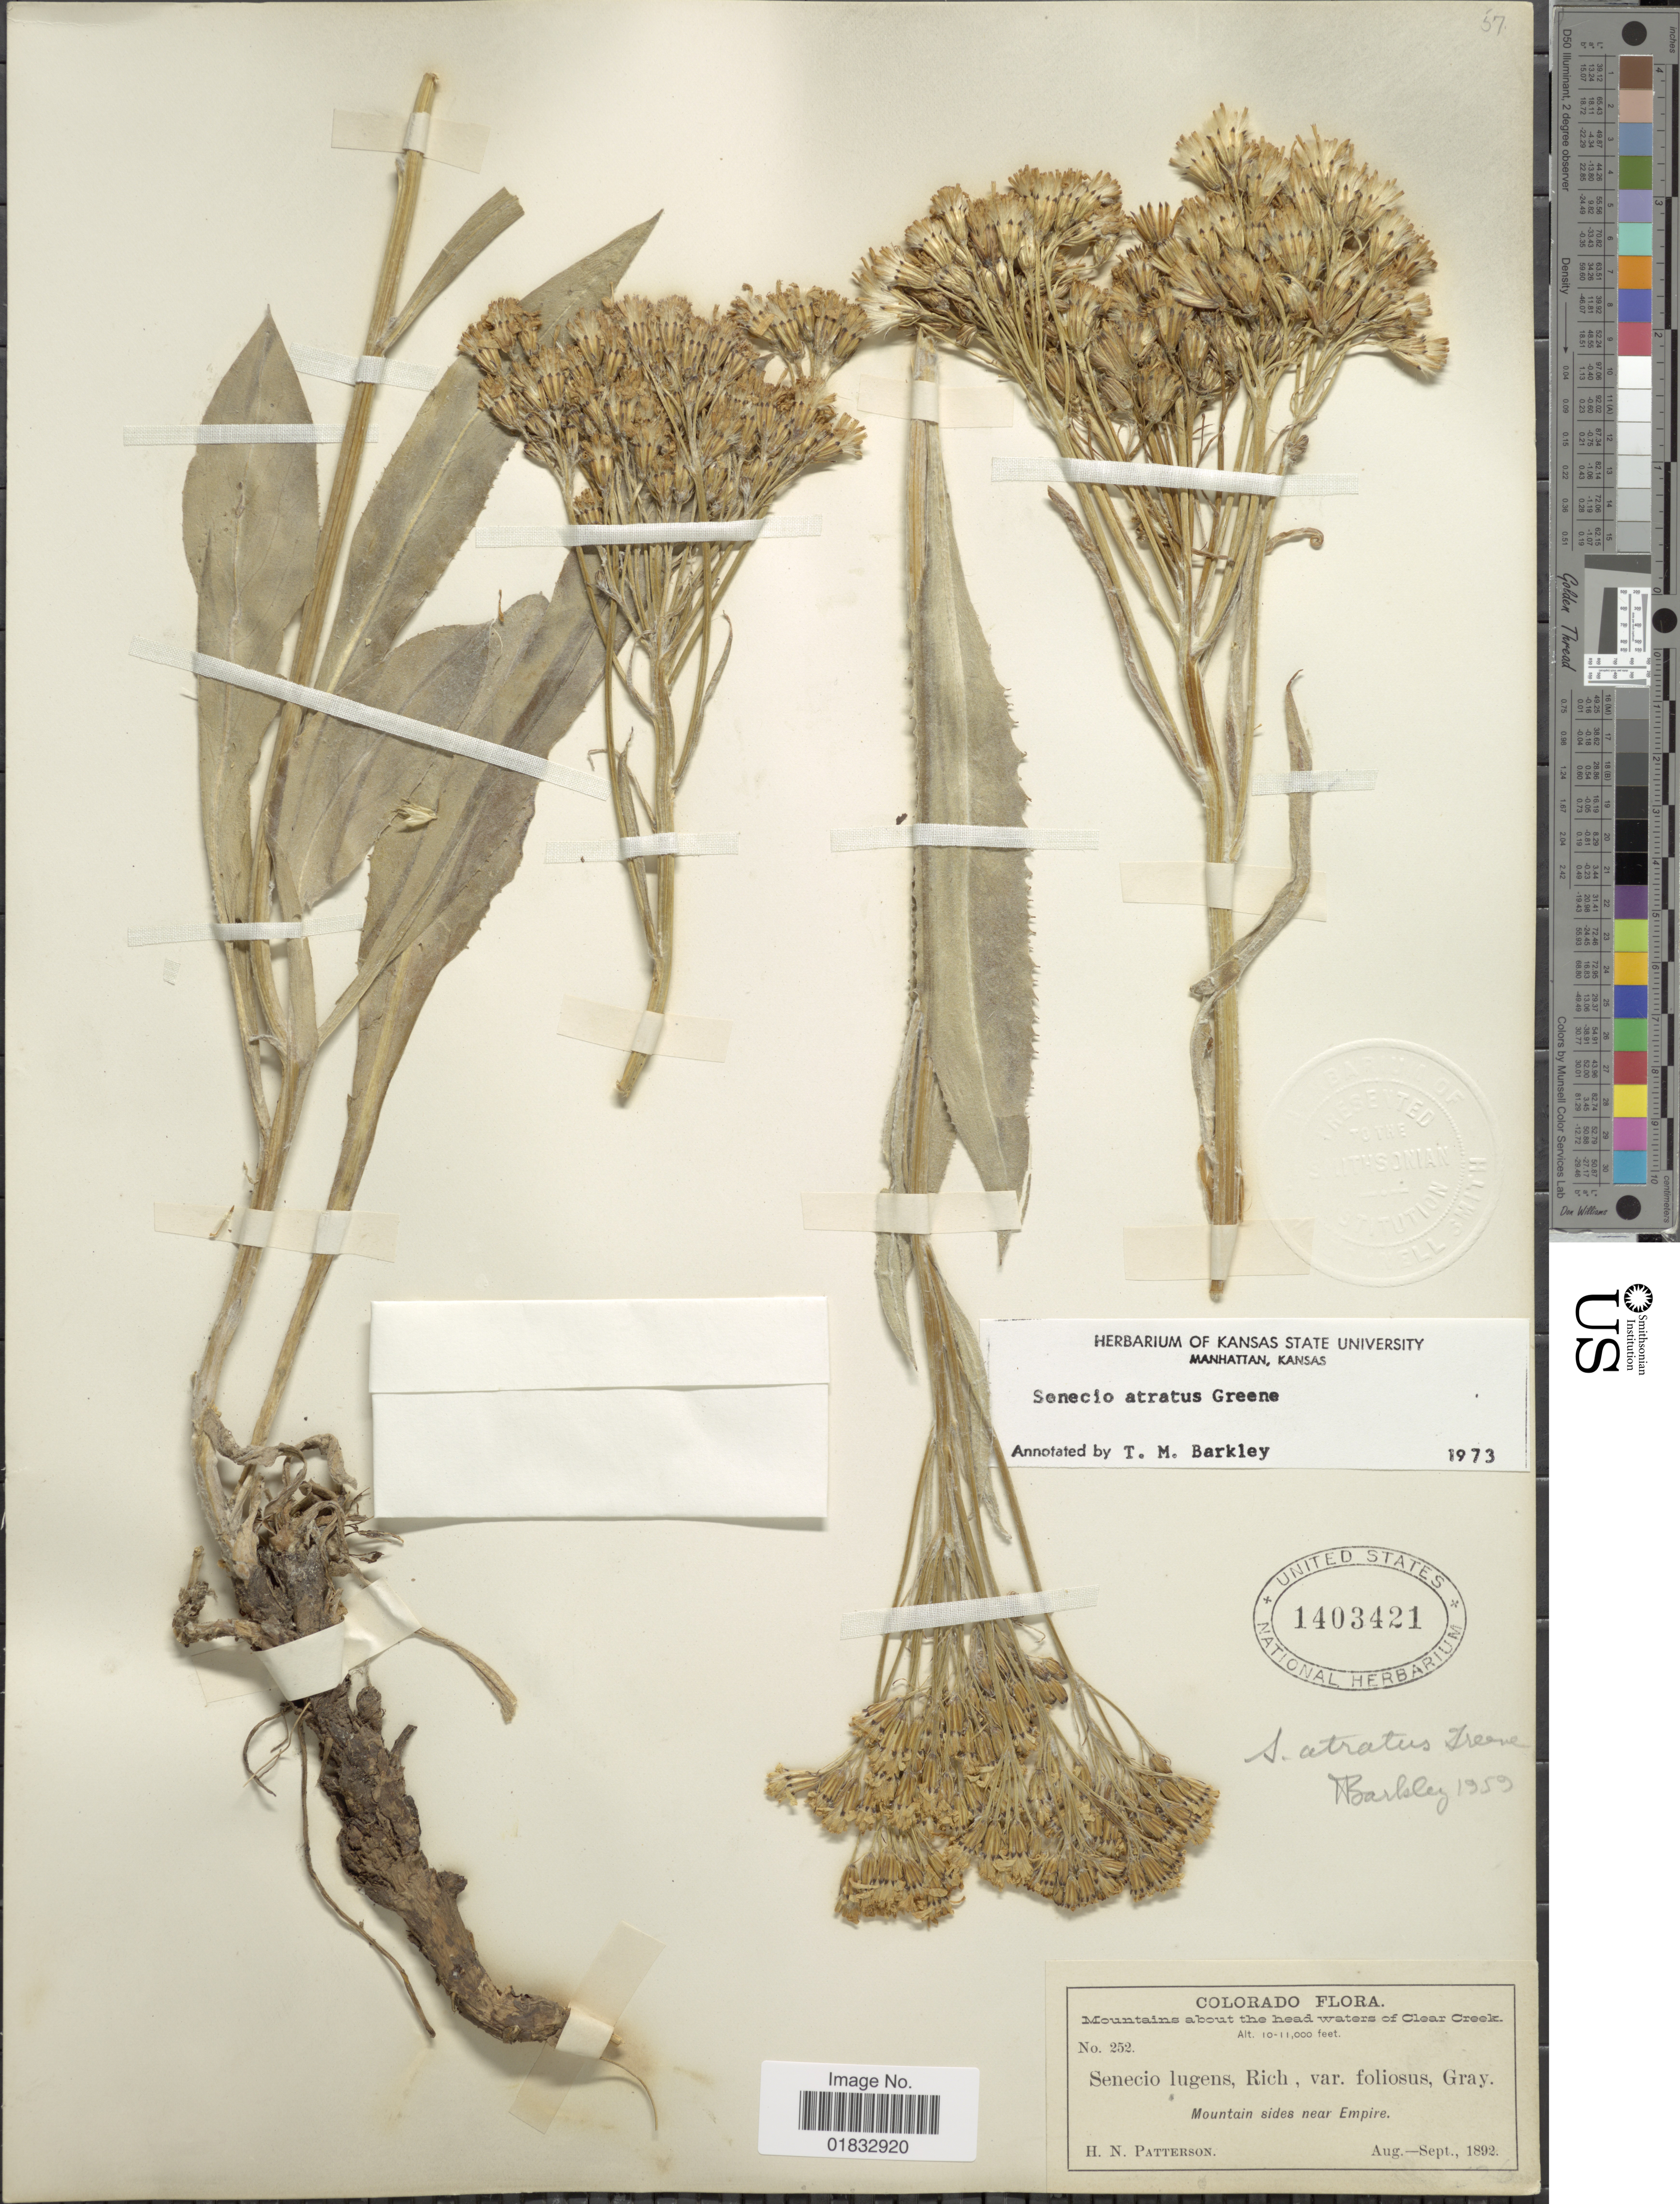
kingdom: Plantae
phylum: Tracheophyta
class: Magnoliopsida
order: Asterales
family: Asteraceae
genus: Senecio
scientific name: Senecio atratus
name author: Greene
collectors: H. N. Patterson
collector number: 252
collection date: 1892-08/1892-09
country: United States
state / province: Colorado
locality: Mountains about the headwaters of Clear Creek, Mountain sides near Empire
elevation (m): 3048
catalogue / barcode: US 1403421